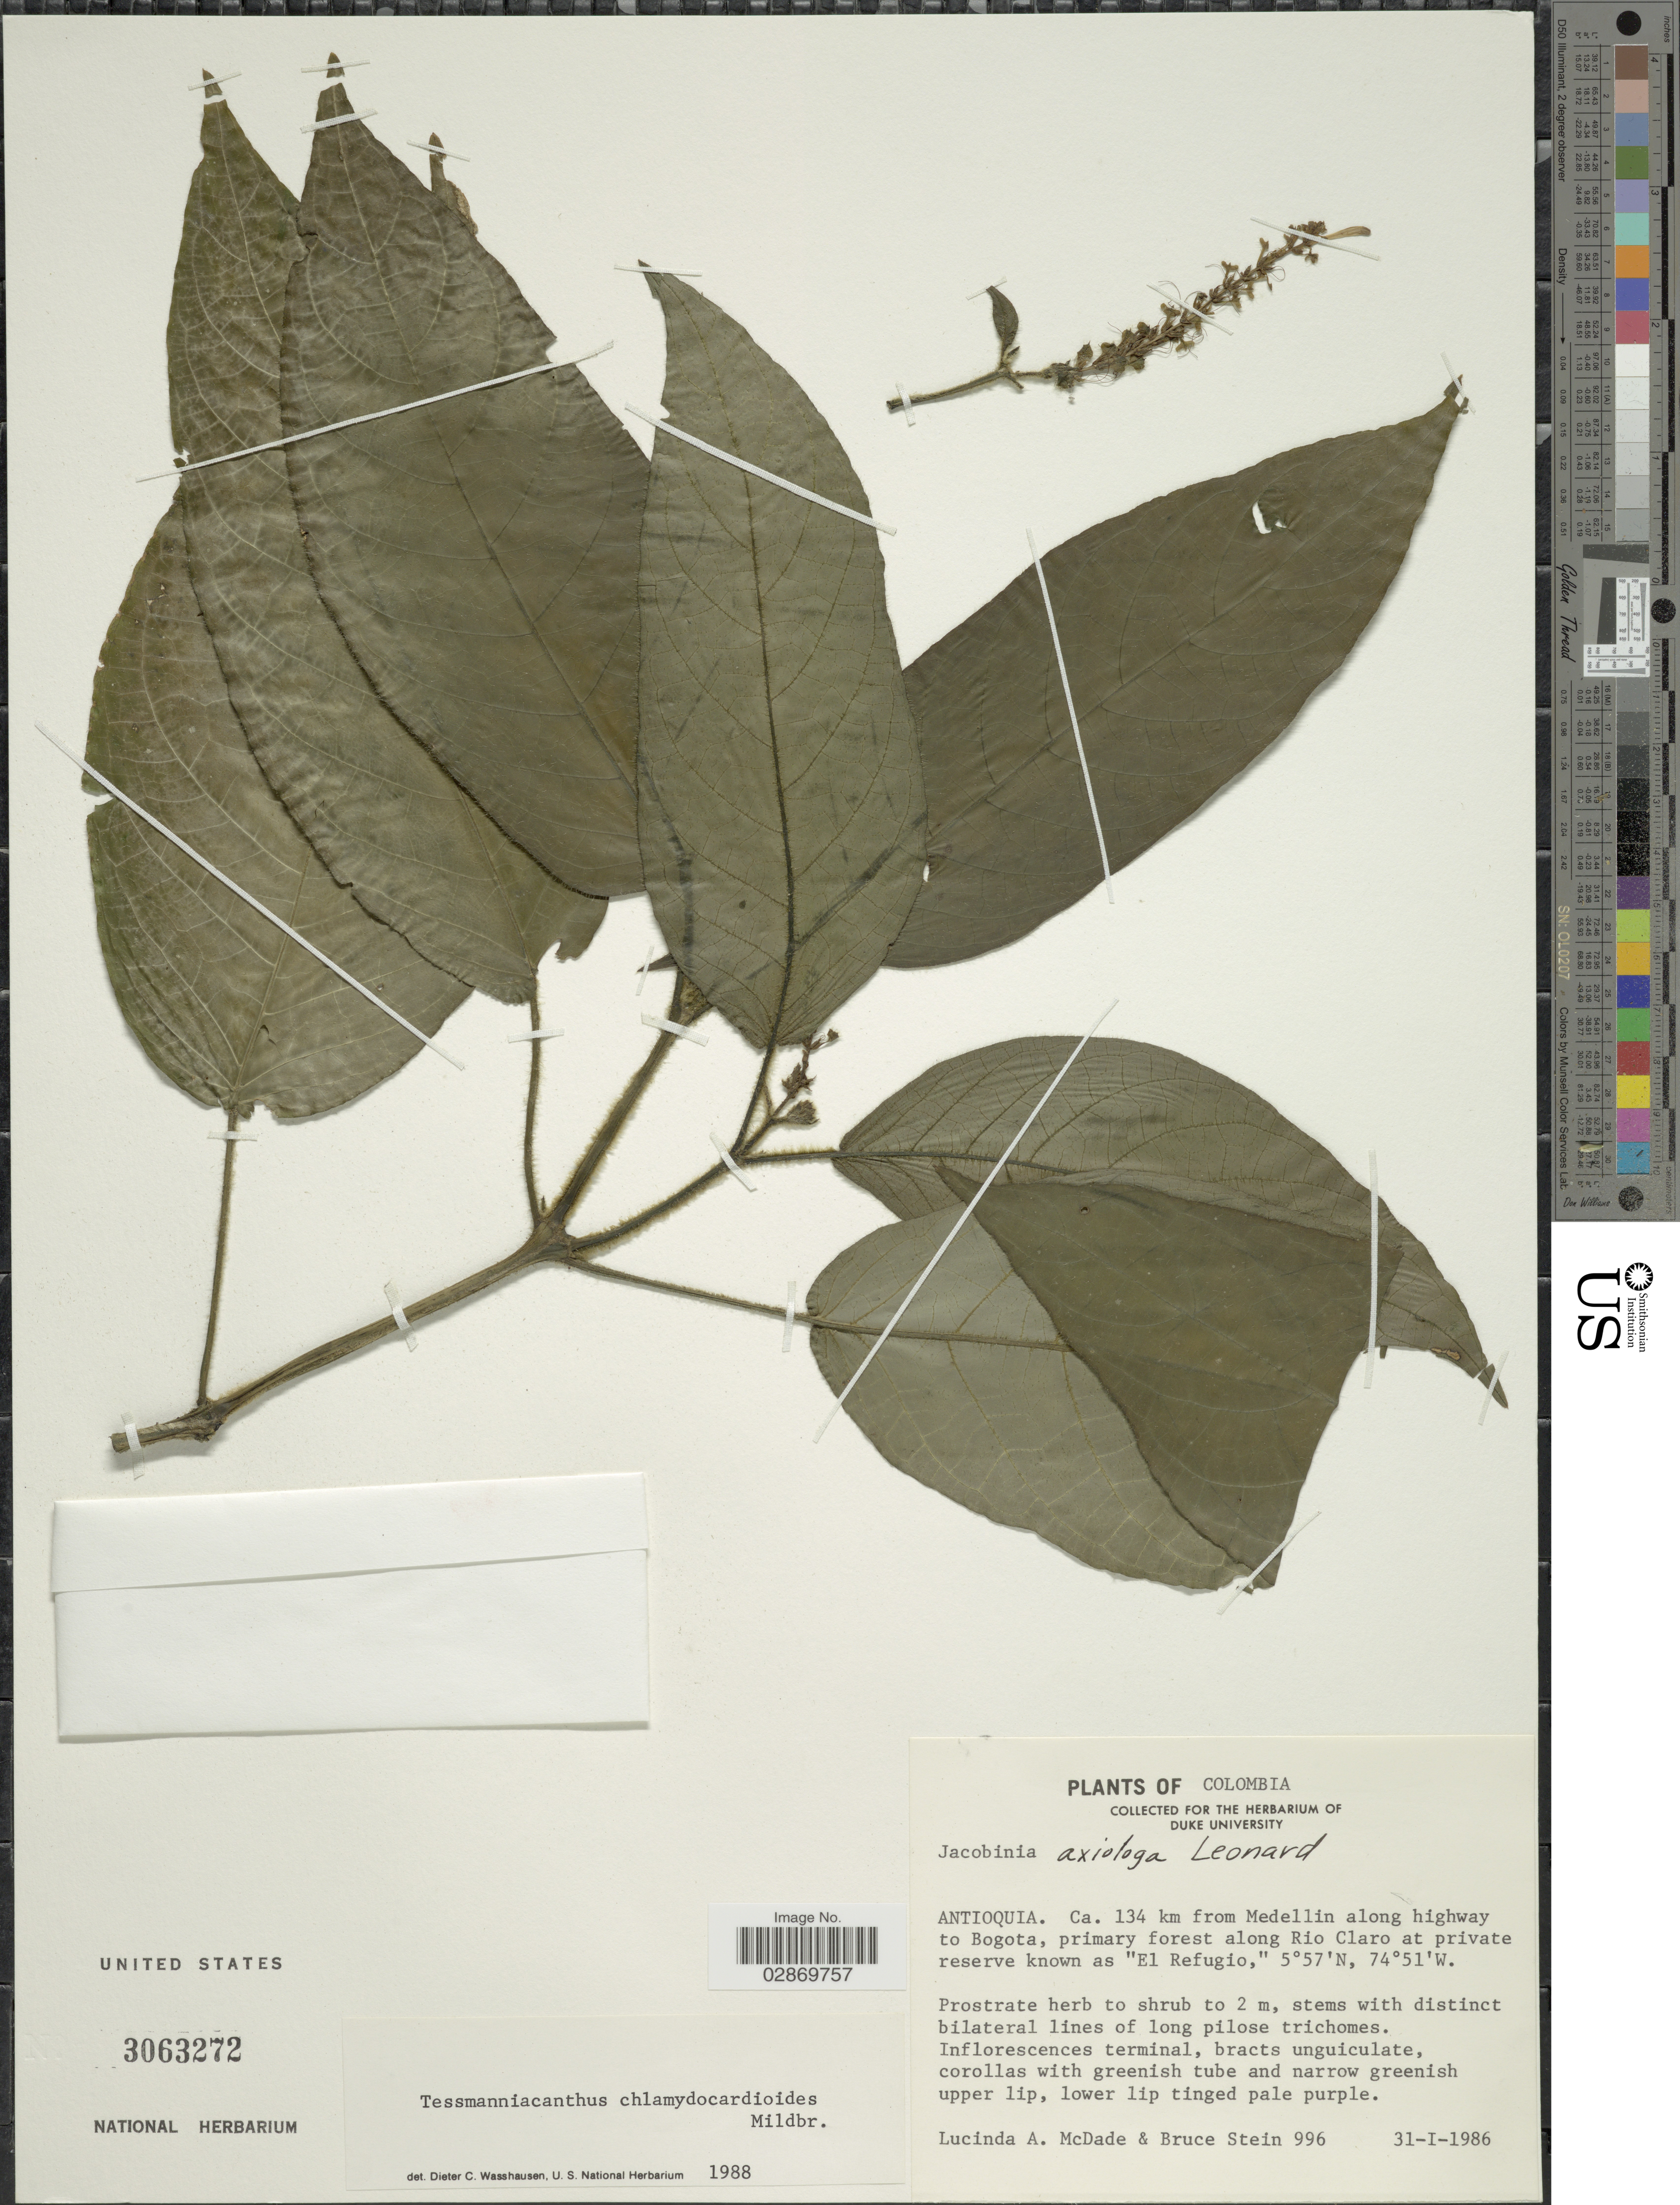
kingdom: Plantae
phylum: Tracheophyta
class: Magnoliopsida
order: Lamiales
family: Acanthaceae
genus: Tessmanniacanthus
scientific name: Tessmanniacanthus chlamydocardioides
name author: Mildbr.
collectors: L. McDade & B. A. Stein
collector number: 996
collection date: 1986-01-31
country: Colombia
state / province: Antioquia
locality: Ca. 134 km from Medellin along Highway to Bogota, primary forest along Rio Claro at private reserve known as "El Refugio".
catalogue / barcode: US 3063272